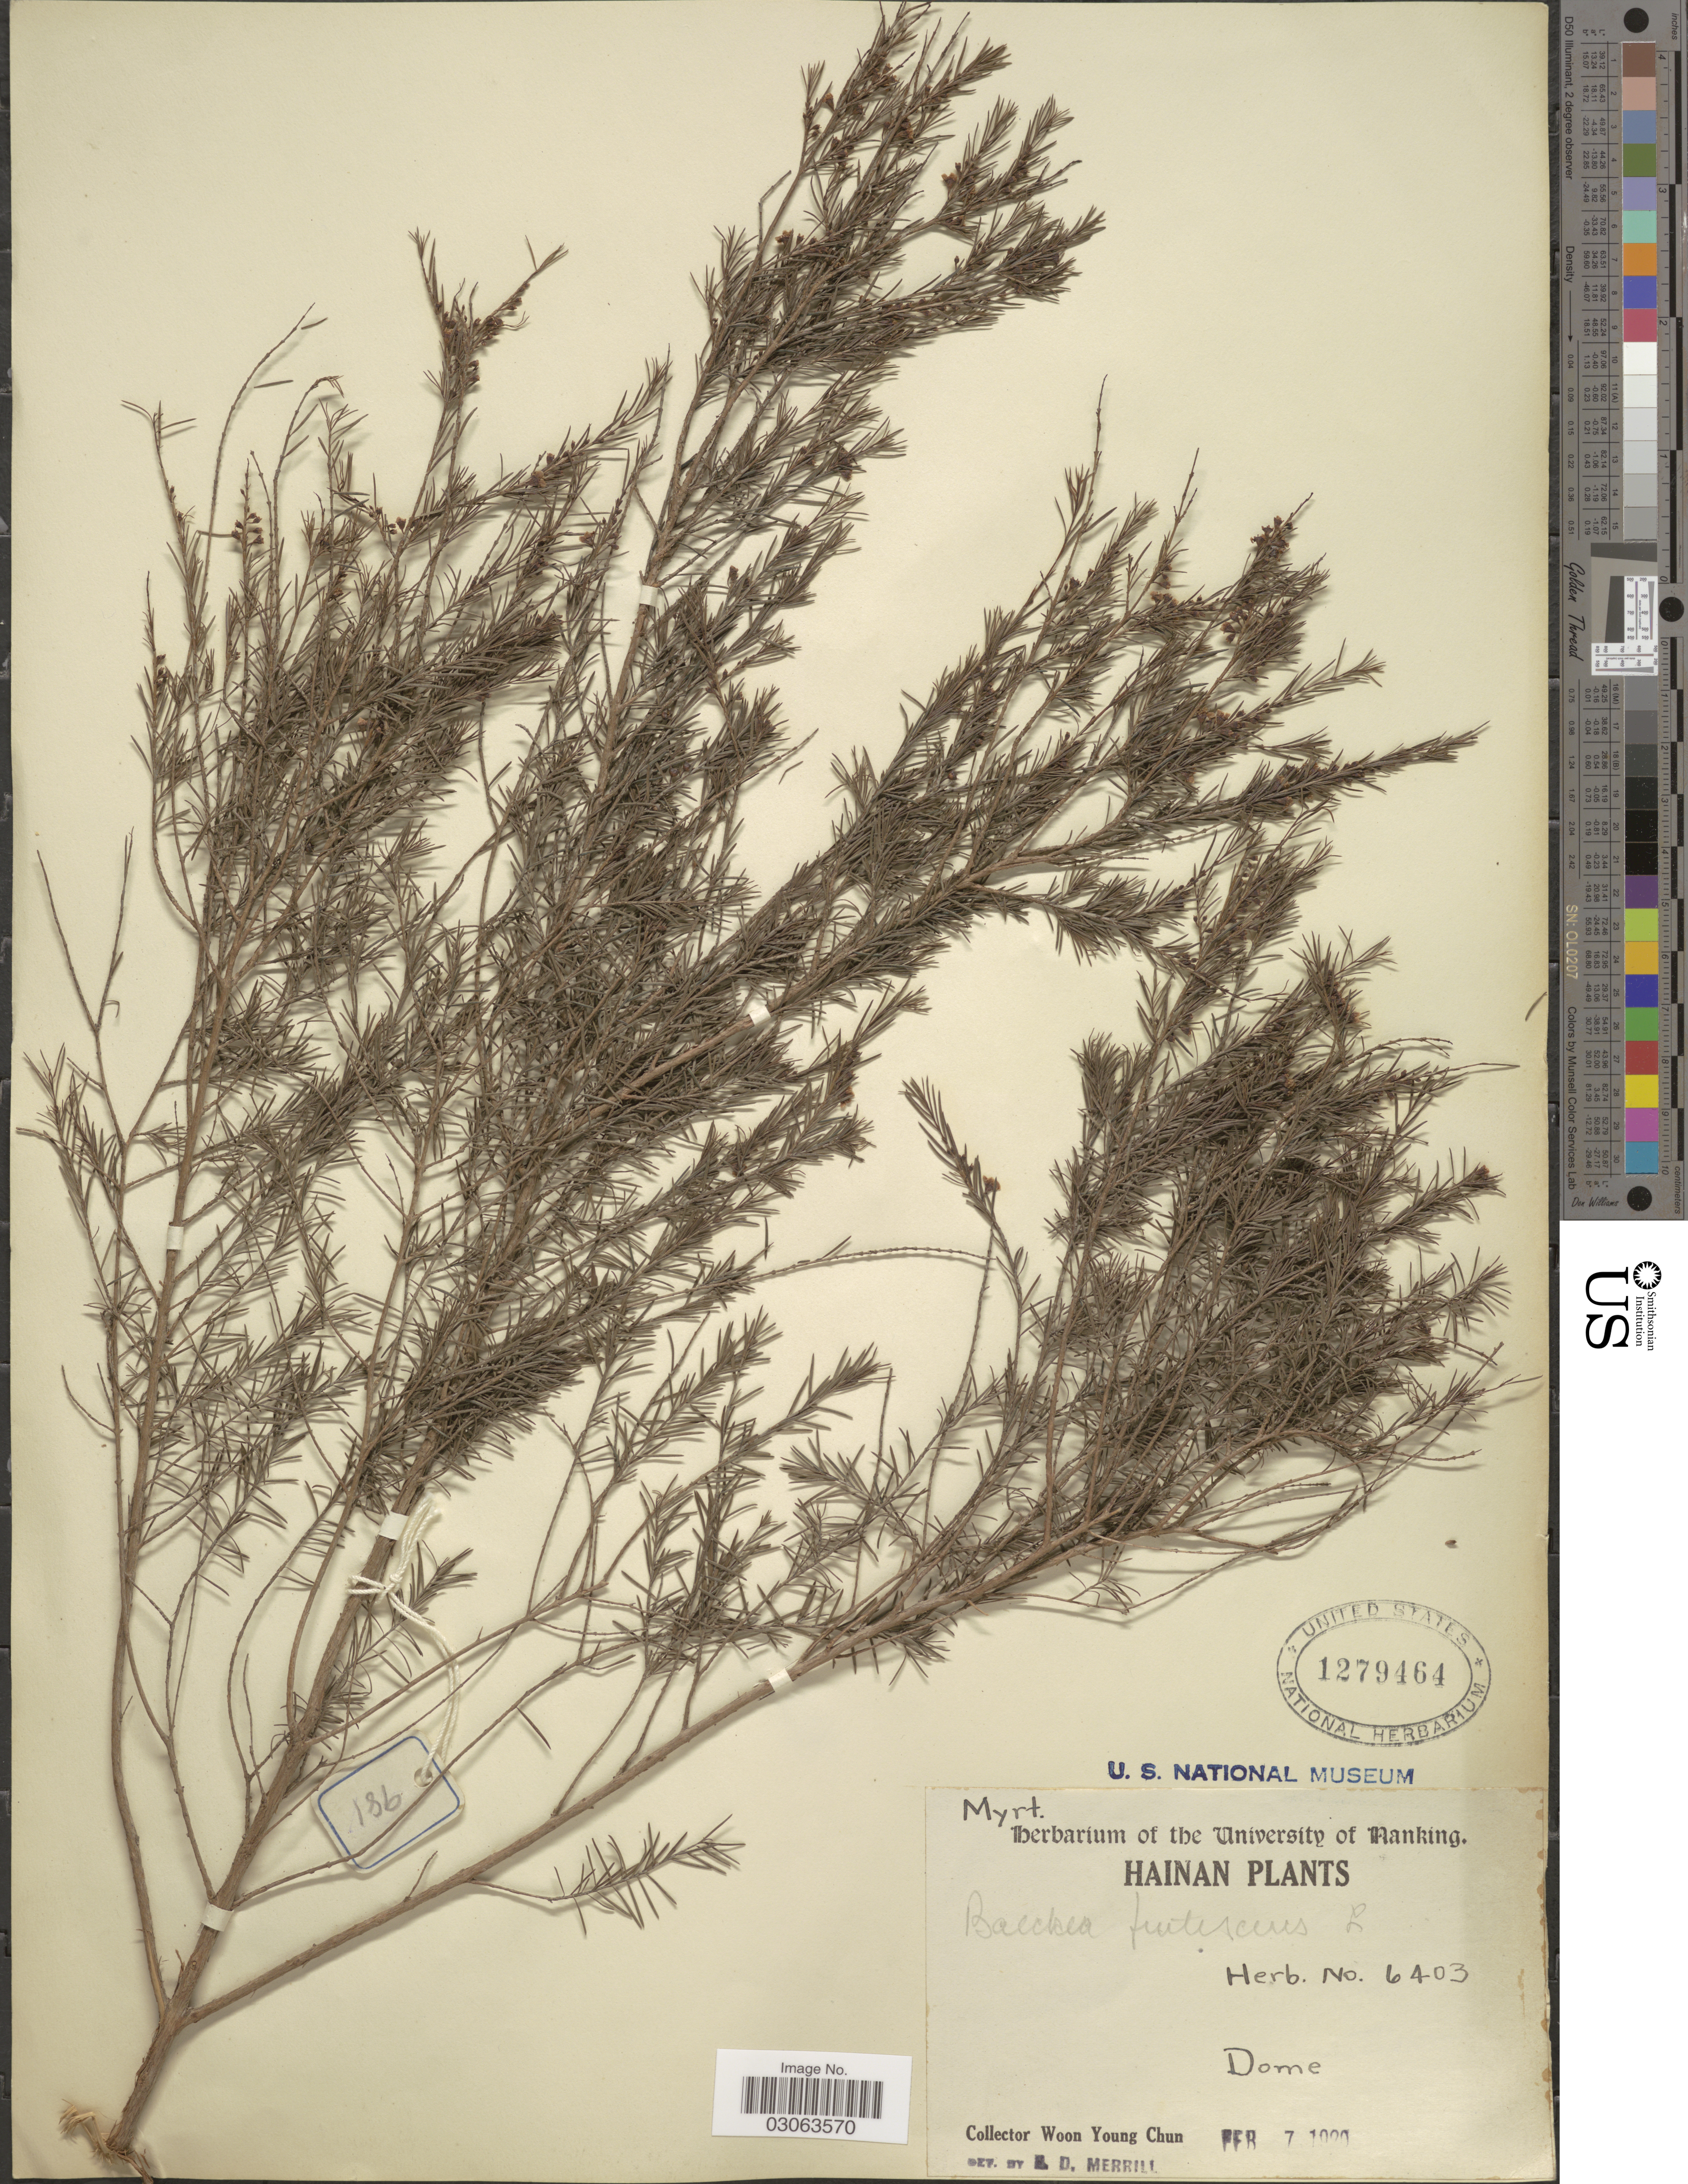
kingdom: Plantae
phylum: Tracheophyta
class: Magnoliopsida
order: Myrtales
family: Myrtaceae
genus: Baeckea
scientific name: Baeckea frutescens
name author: L.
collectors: W. Y. Chun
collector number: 6403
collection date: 1920-02-07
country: China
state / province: Hainan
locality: Dome.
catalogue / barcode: US 1279464